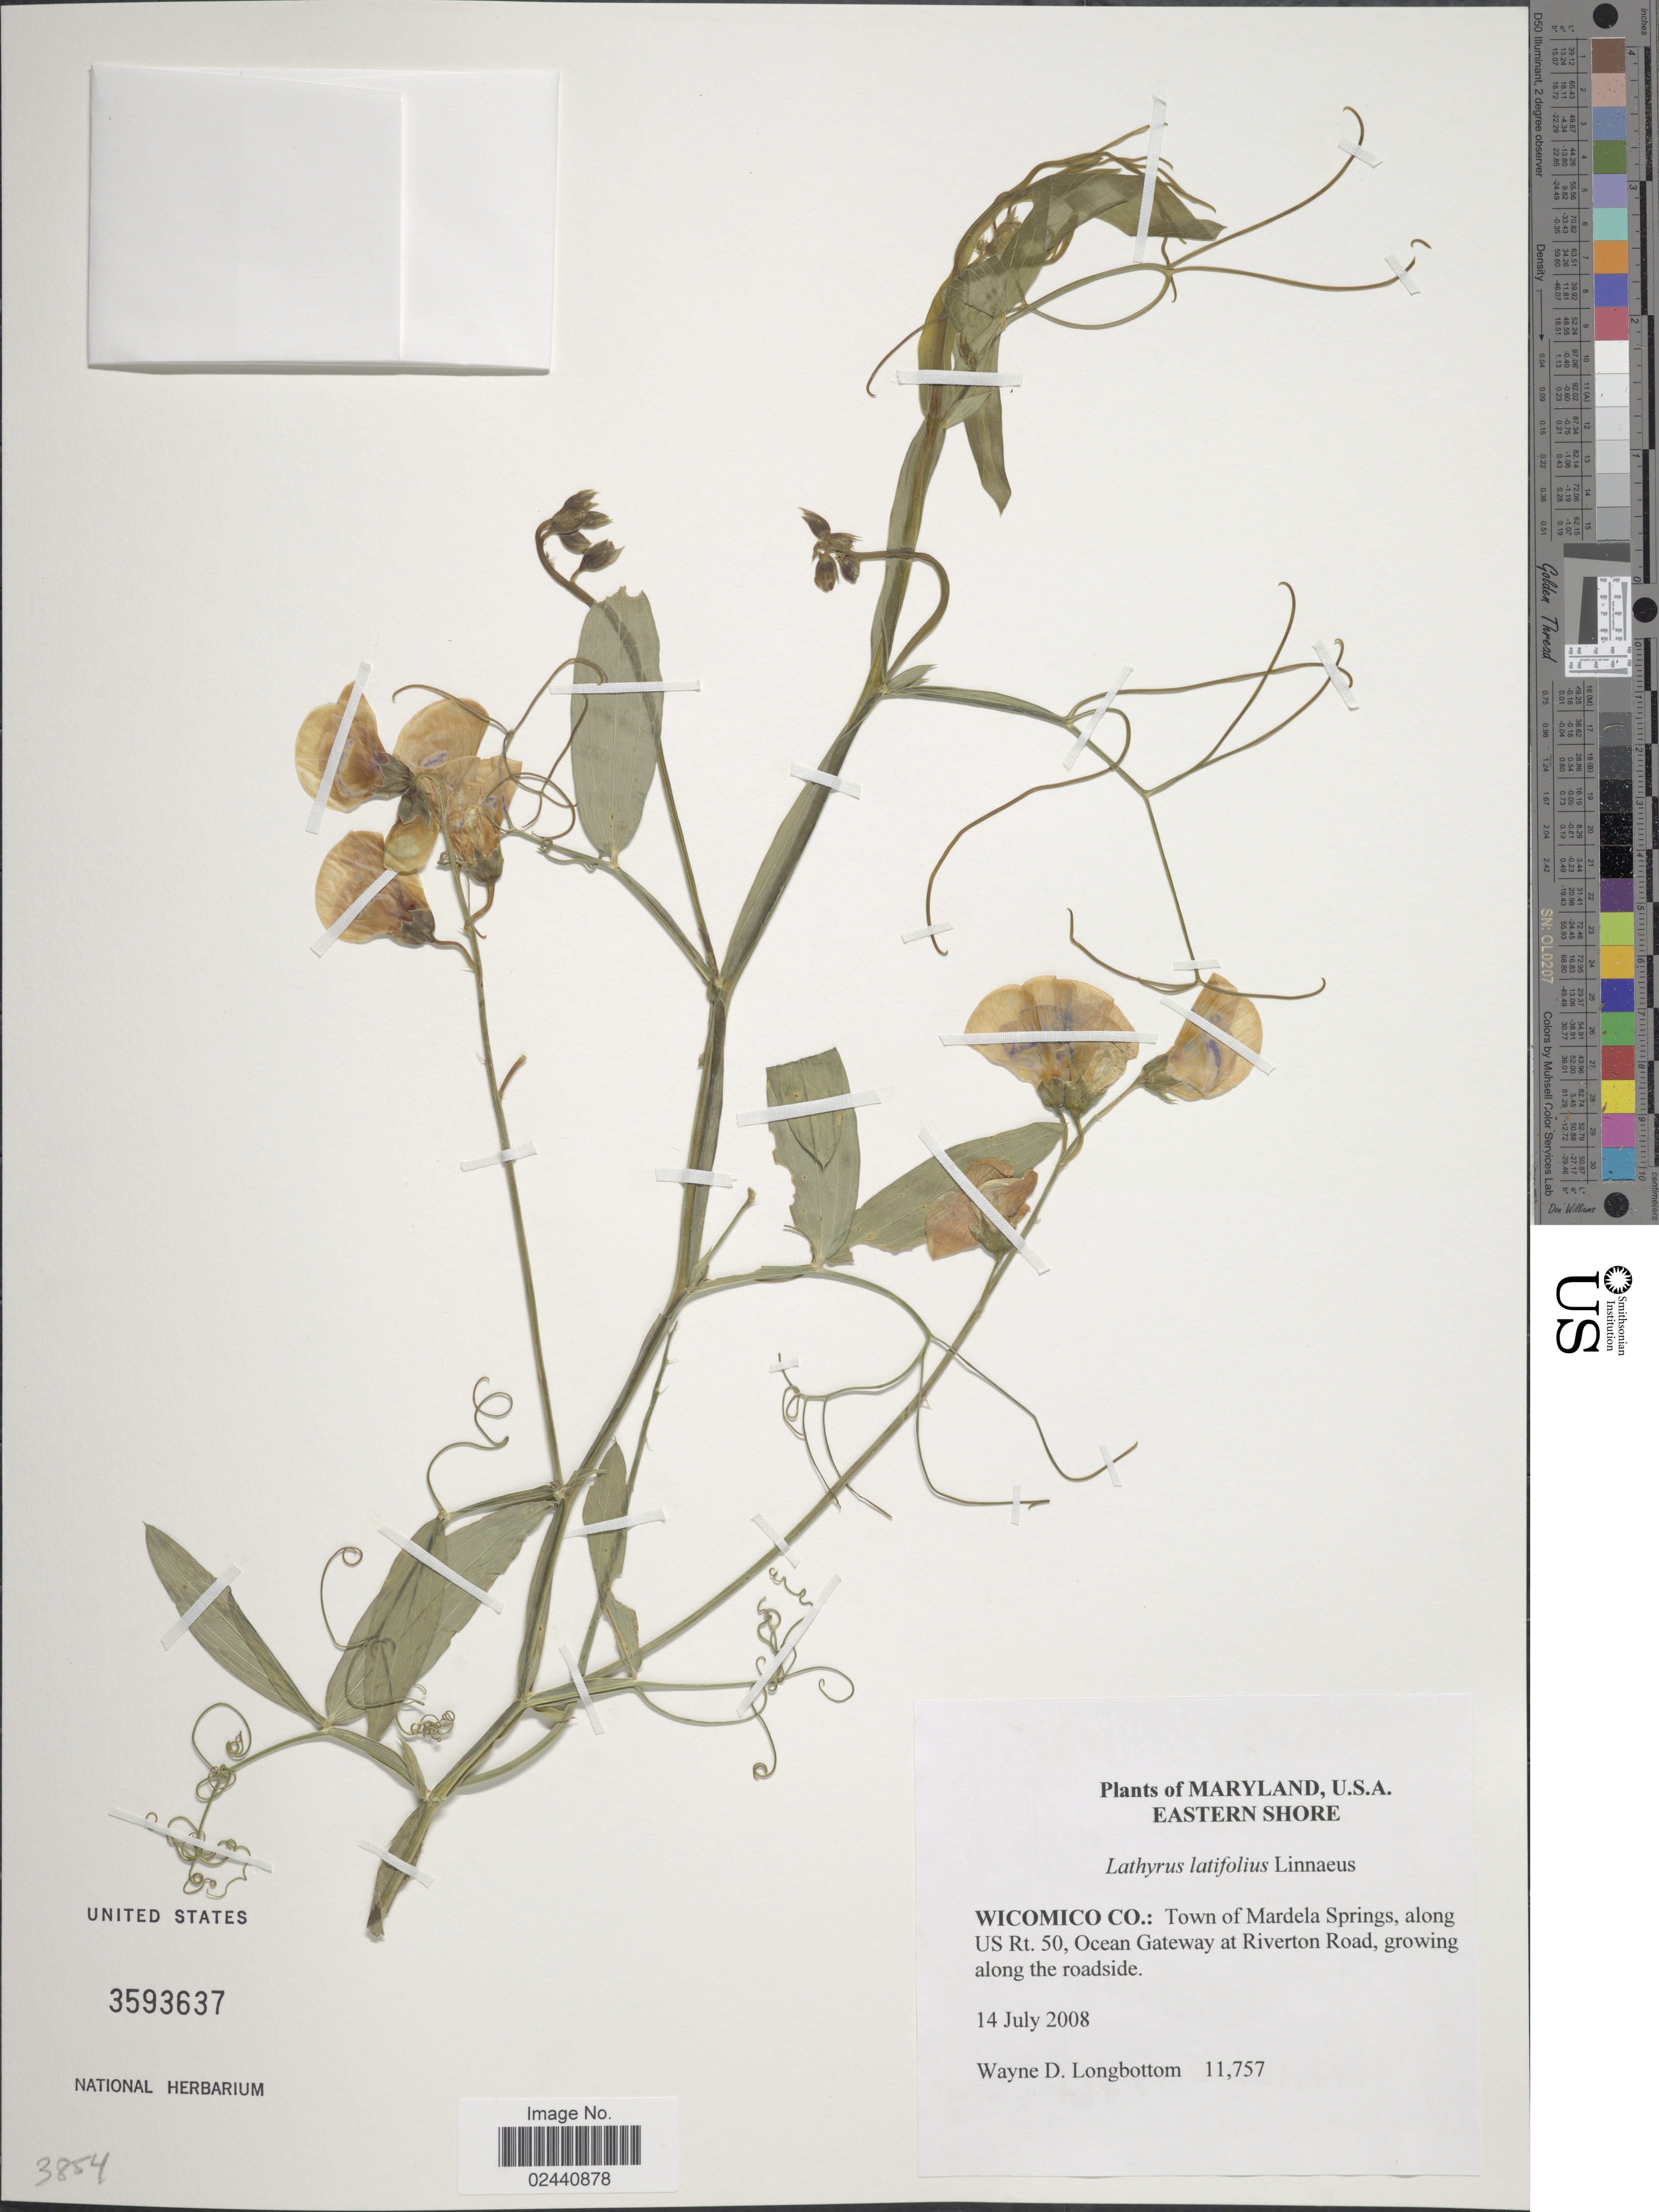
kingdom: Plantae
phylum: Tracheophyta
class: Magnoliopsida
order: Fabales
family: Fabaceae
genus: Lathyrus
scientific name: Lathyrus latifolius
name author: L.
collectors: W. D. Longbottom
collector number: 11757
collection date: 2008-07-14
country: United States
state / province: Maryland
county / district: Wicomico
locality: Eastern Shore, Wicomico Co.: Town of Mardela Springs, along US Rt. 50, Ocean Gateway at Riverton Road, growing along the roadside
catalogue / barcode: US 3593637